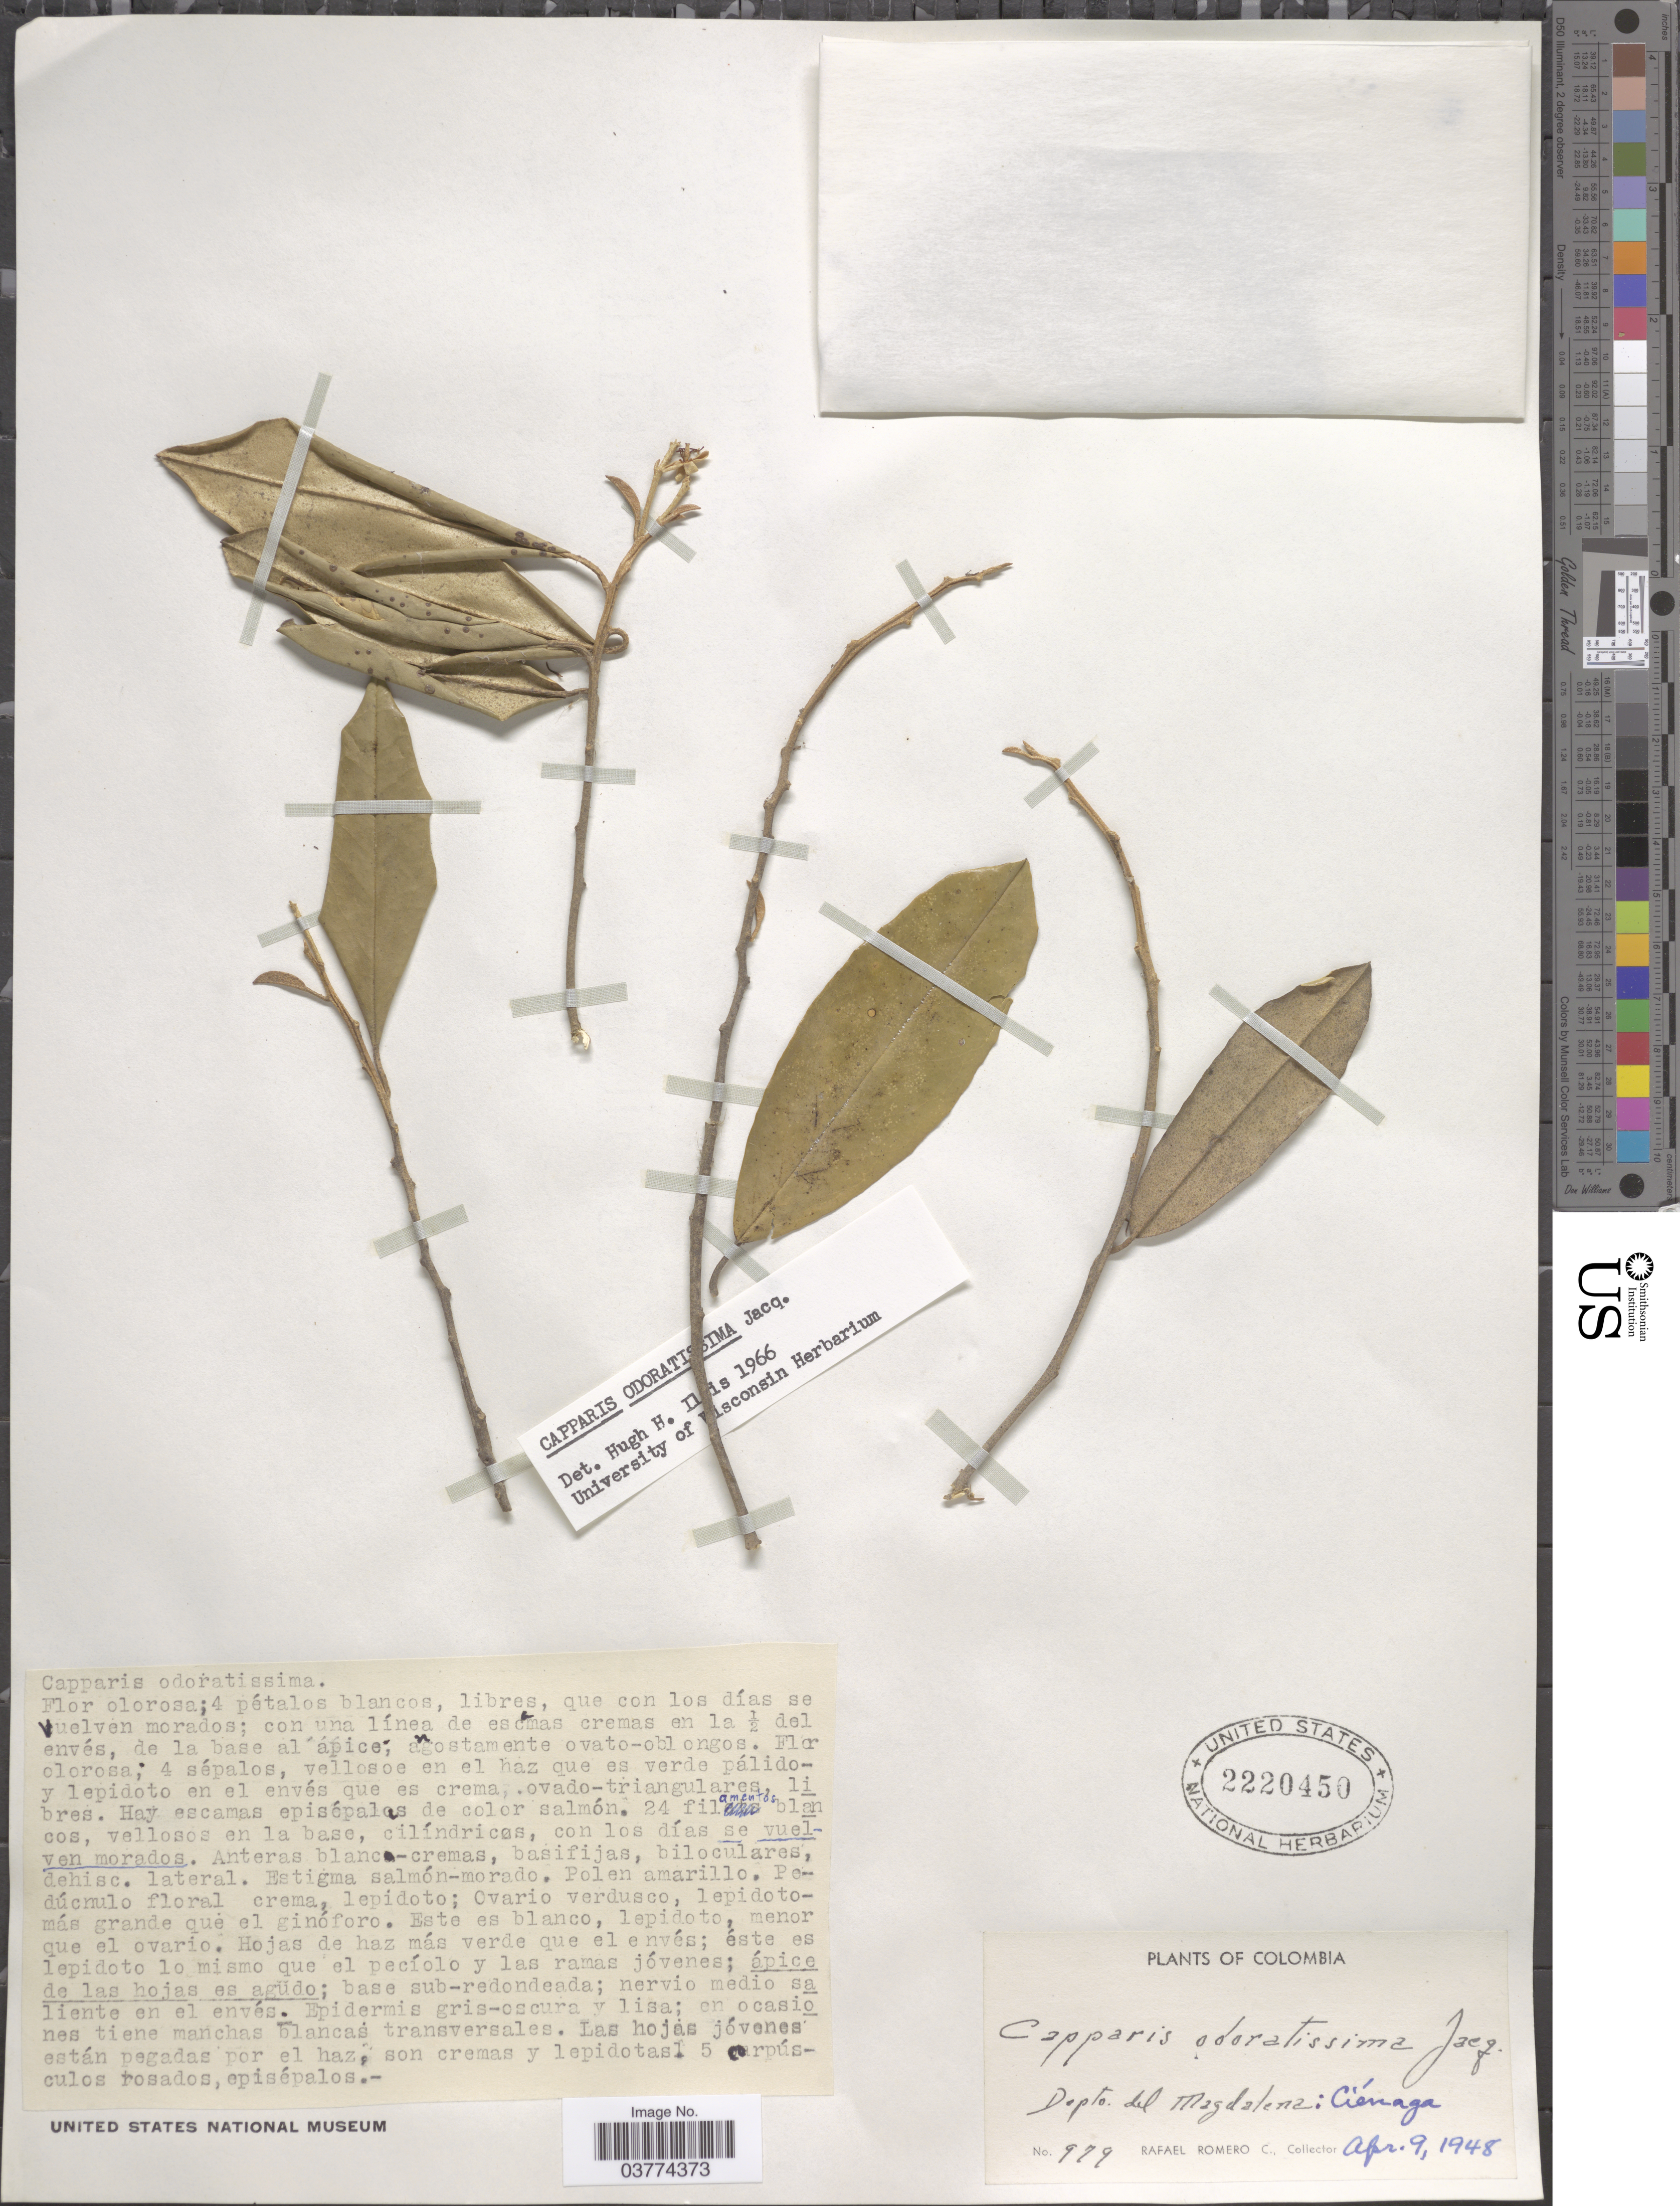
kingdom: Plantae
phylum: Tracheophyta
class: Magnoliopsida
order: Brassicales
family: Capparaceae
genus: Quadrella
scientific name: Quadrella odoratissima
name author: (Jacq.) Hutch.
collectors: R. Romero Castañeda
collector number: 979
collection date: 1948-04-09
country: Colombia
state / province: Magdalena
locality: Depto. del Magdalena; Ciénaga.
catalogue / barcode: US 2220450